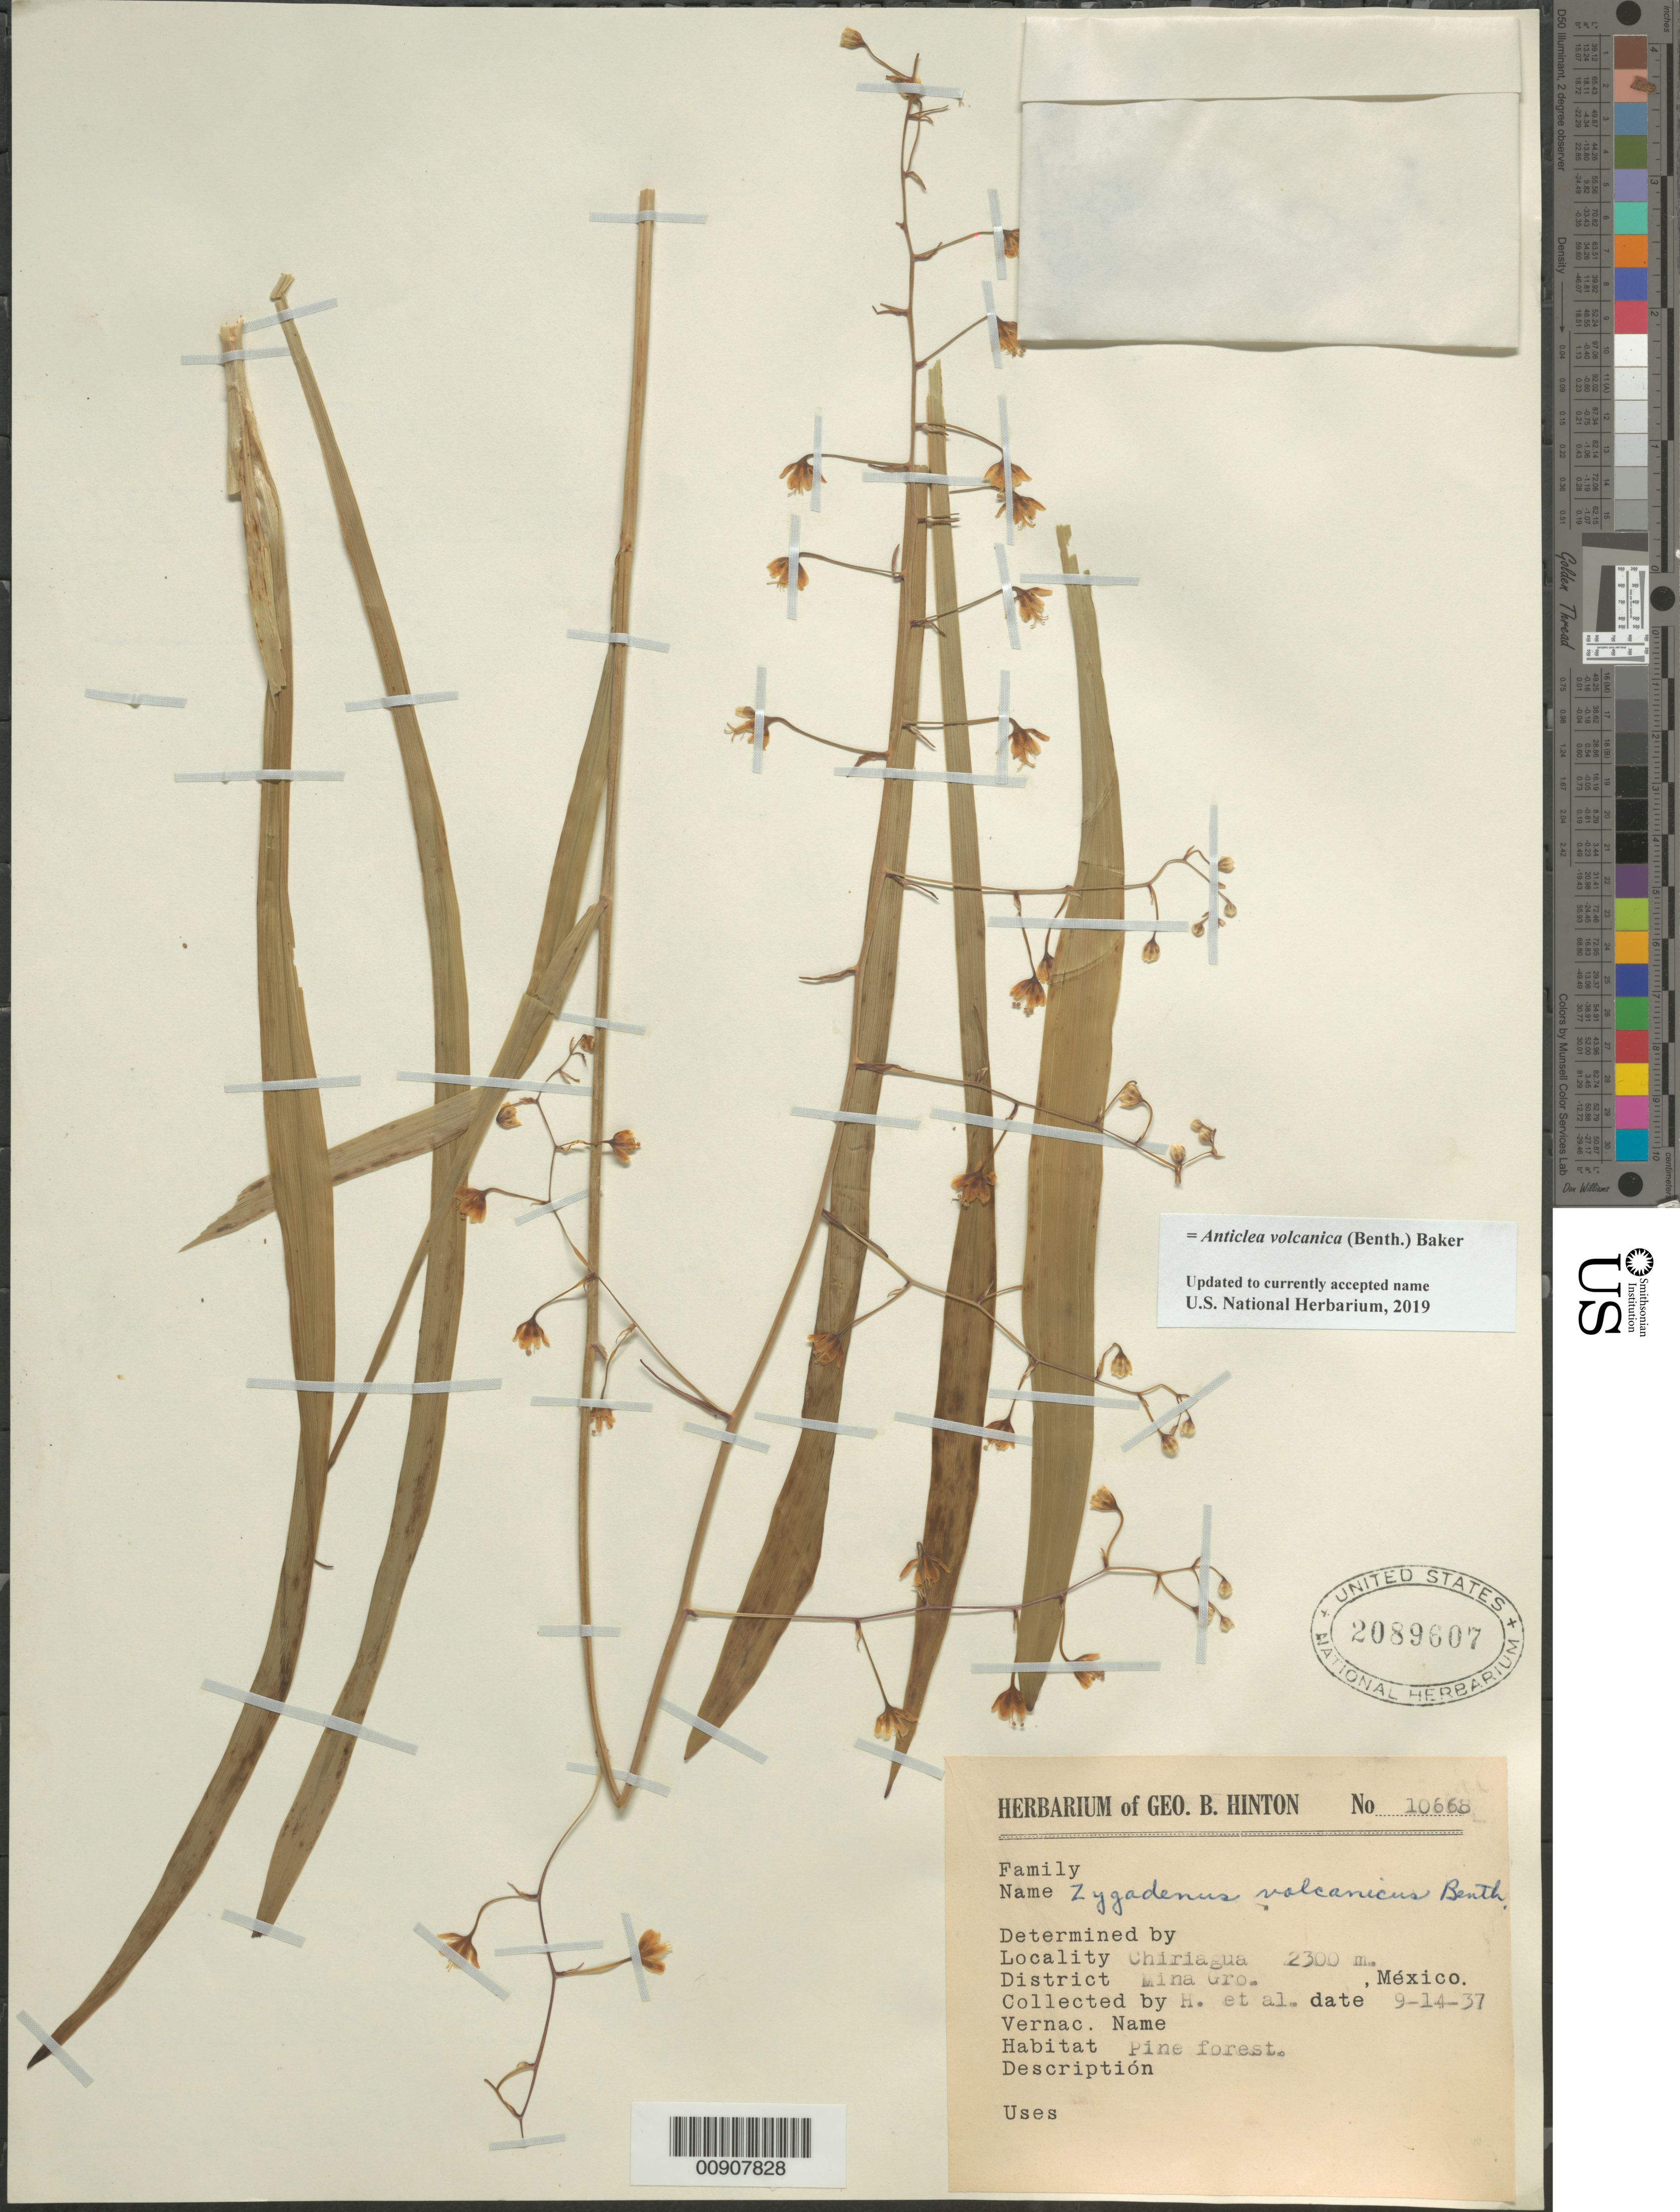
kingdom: Plantae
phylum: Tracheophyta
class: Liliopsida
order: Liliales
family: Melanthiaceae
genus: Anticlea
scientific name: Anticlea volcanica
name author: (Benth.) Baker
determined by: Strong, Mark T., (BOT), Smithsonian Institution - National Museum of Natural History (UNITED STATES)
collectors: G. B. Hinton & et al.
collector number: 10668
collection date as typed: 14 Sep 1937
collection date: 1937-09-14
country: Mexico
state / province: Guerrero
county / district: Mina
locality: Chiriagua, District Mina, Guerrero.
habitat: Pine forest.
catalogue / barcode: US 2089607